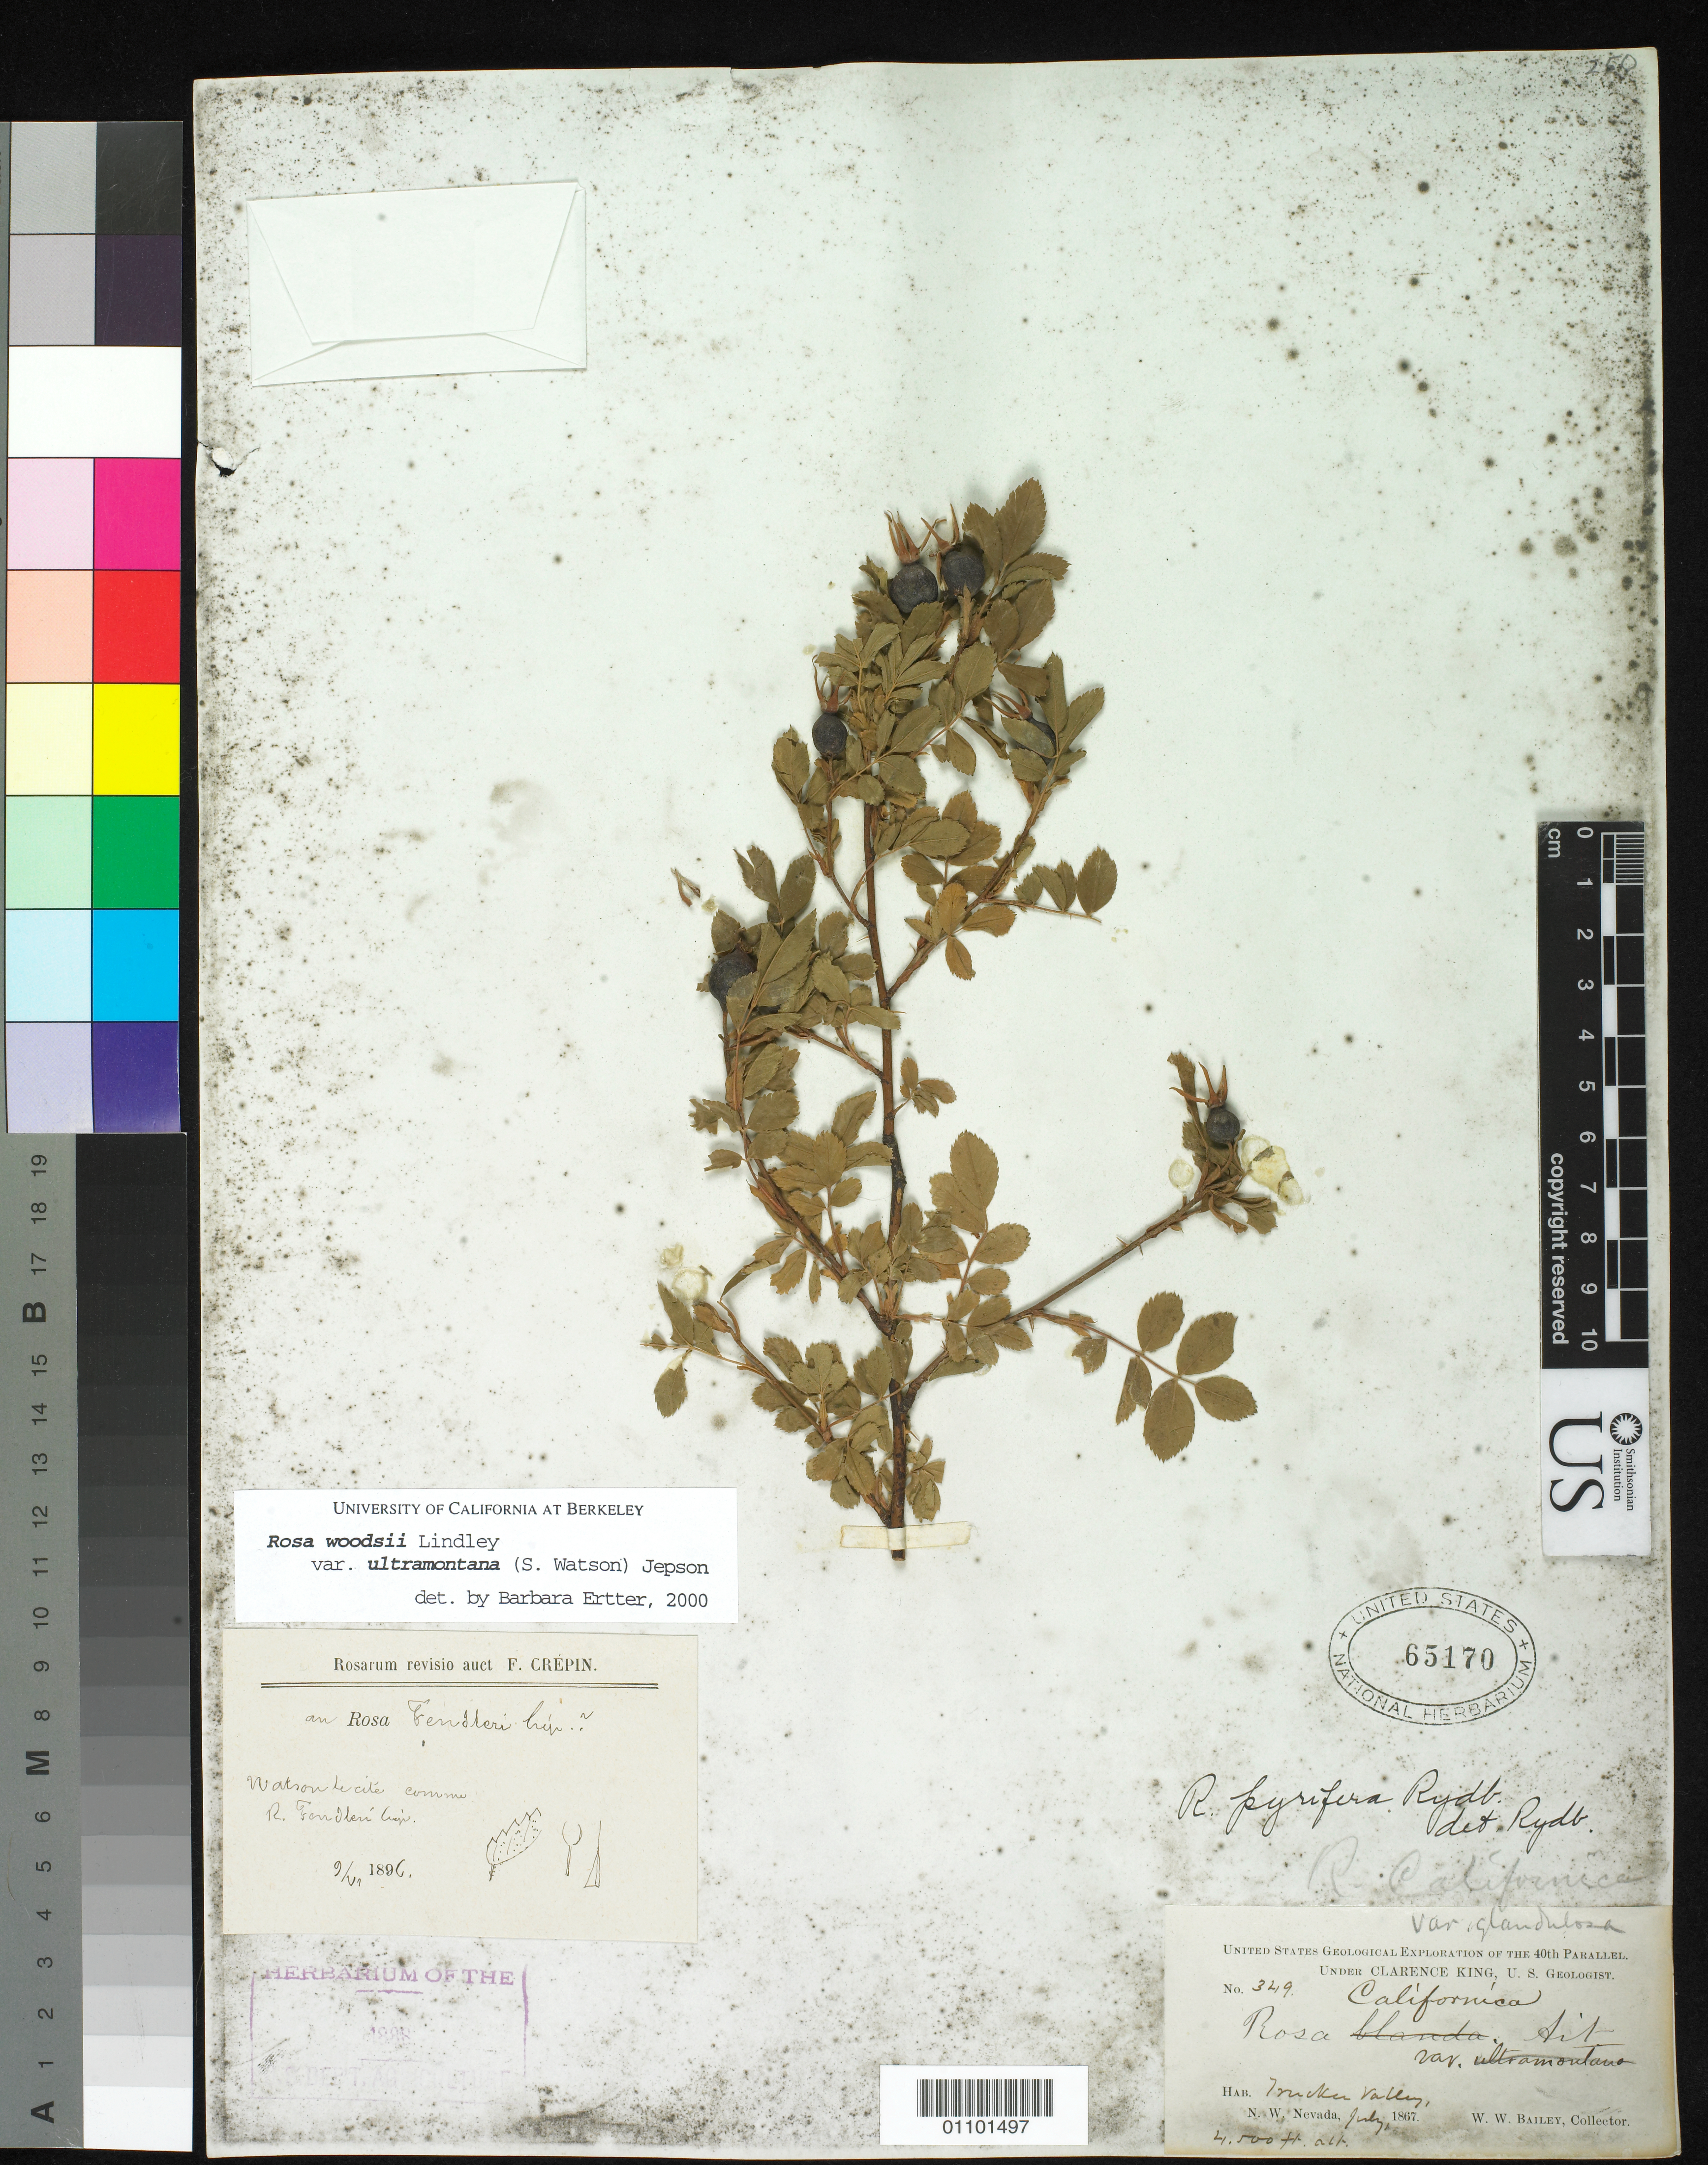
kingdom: Plantae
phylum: Tracheophyta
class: Magnoliopsida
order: Rosales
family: Rosaceae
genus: Rosa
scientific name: Rosa woodsii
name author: Lindl.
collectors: W. W. Bailey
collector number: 349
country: United States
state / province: Nevada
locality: Trucker Valley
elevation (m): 1372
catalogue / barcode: US 65170